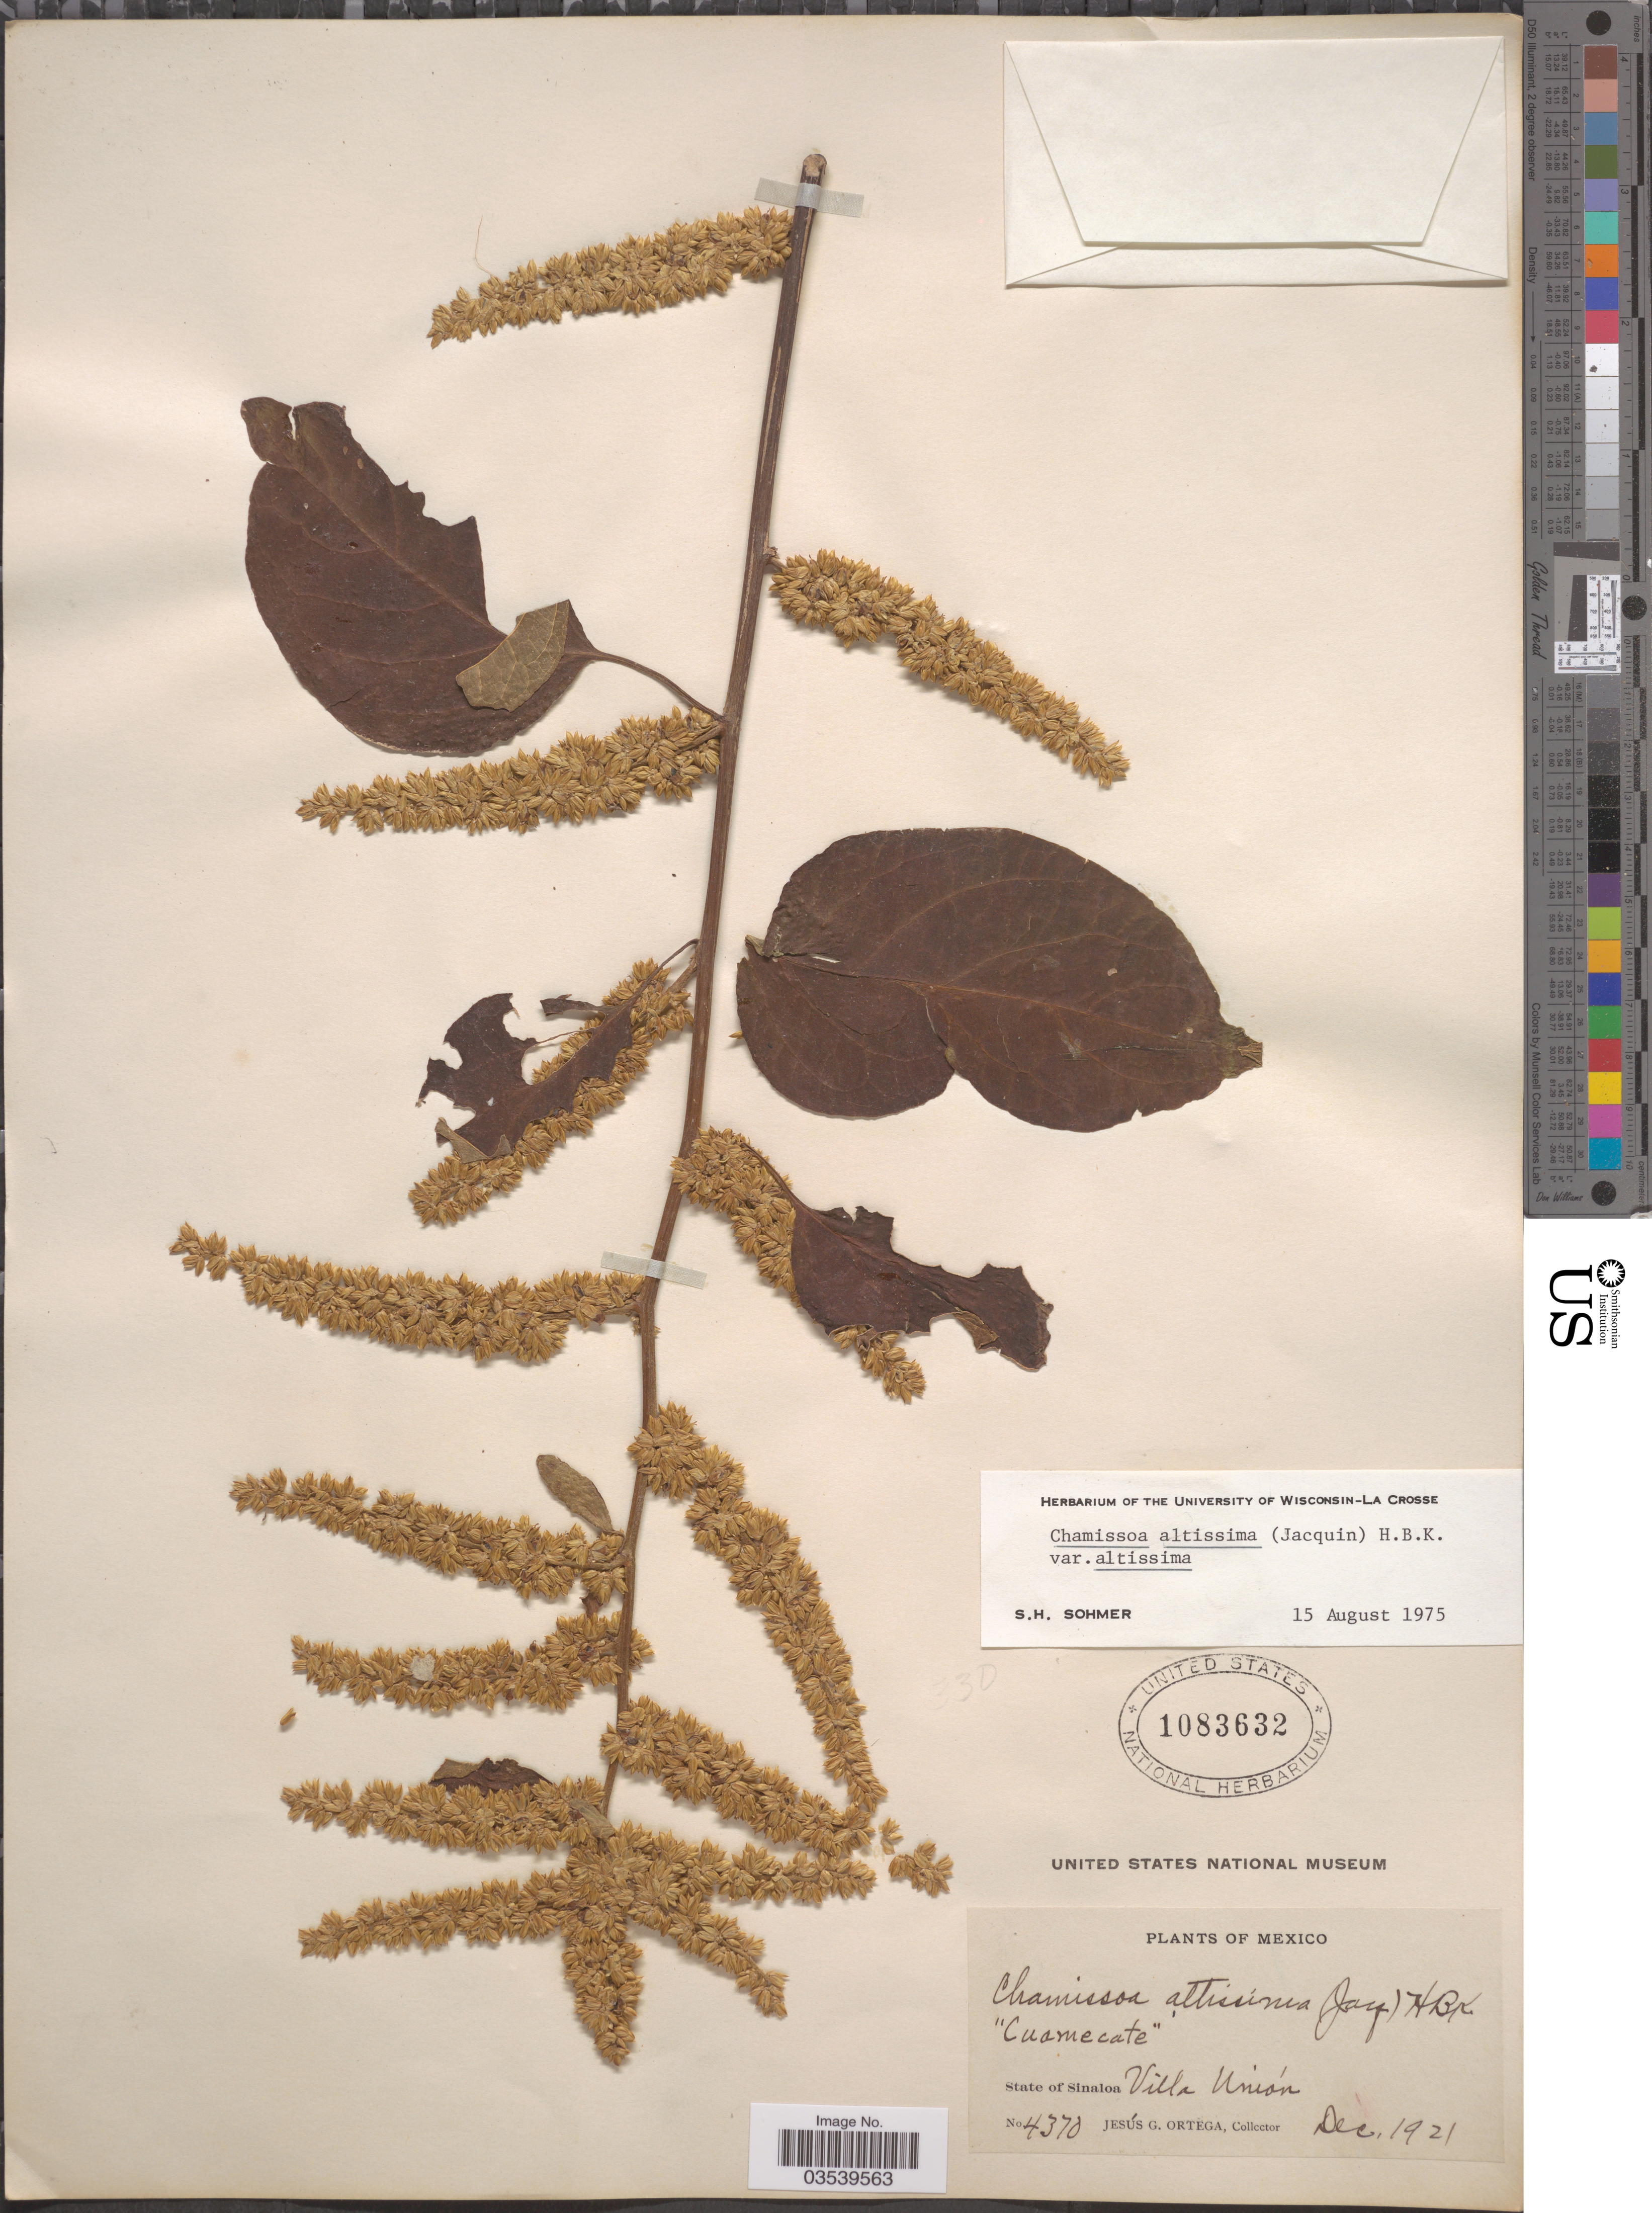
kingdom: Plantae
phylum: Tracheophyta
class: Magnoliopsida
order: Caryophyllales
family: Amaranthaceae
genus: Chamissoa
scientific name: Chamissoa altissima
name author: (Jacq.) Kunth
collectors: J. Ortega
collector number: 4370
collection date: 1921-12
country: Mexico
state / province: Sinaloa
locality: Villa Unión.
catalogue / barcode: US 1083632